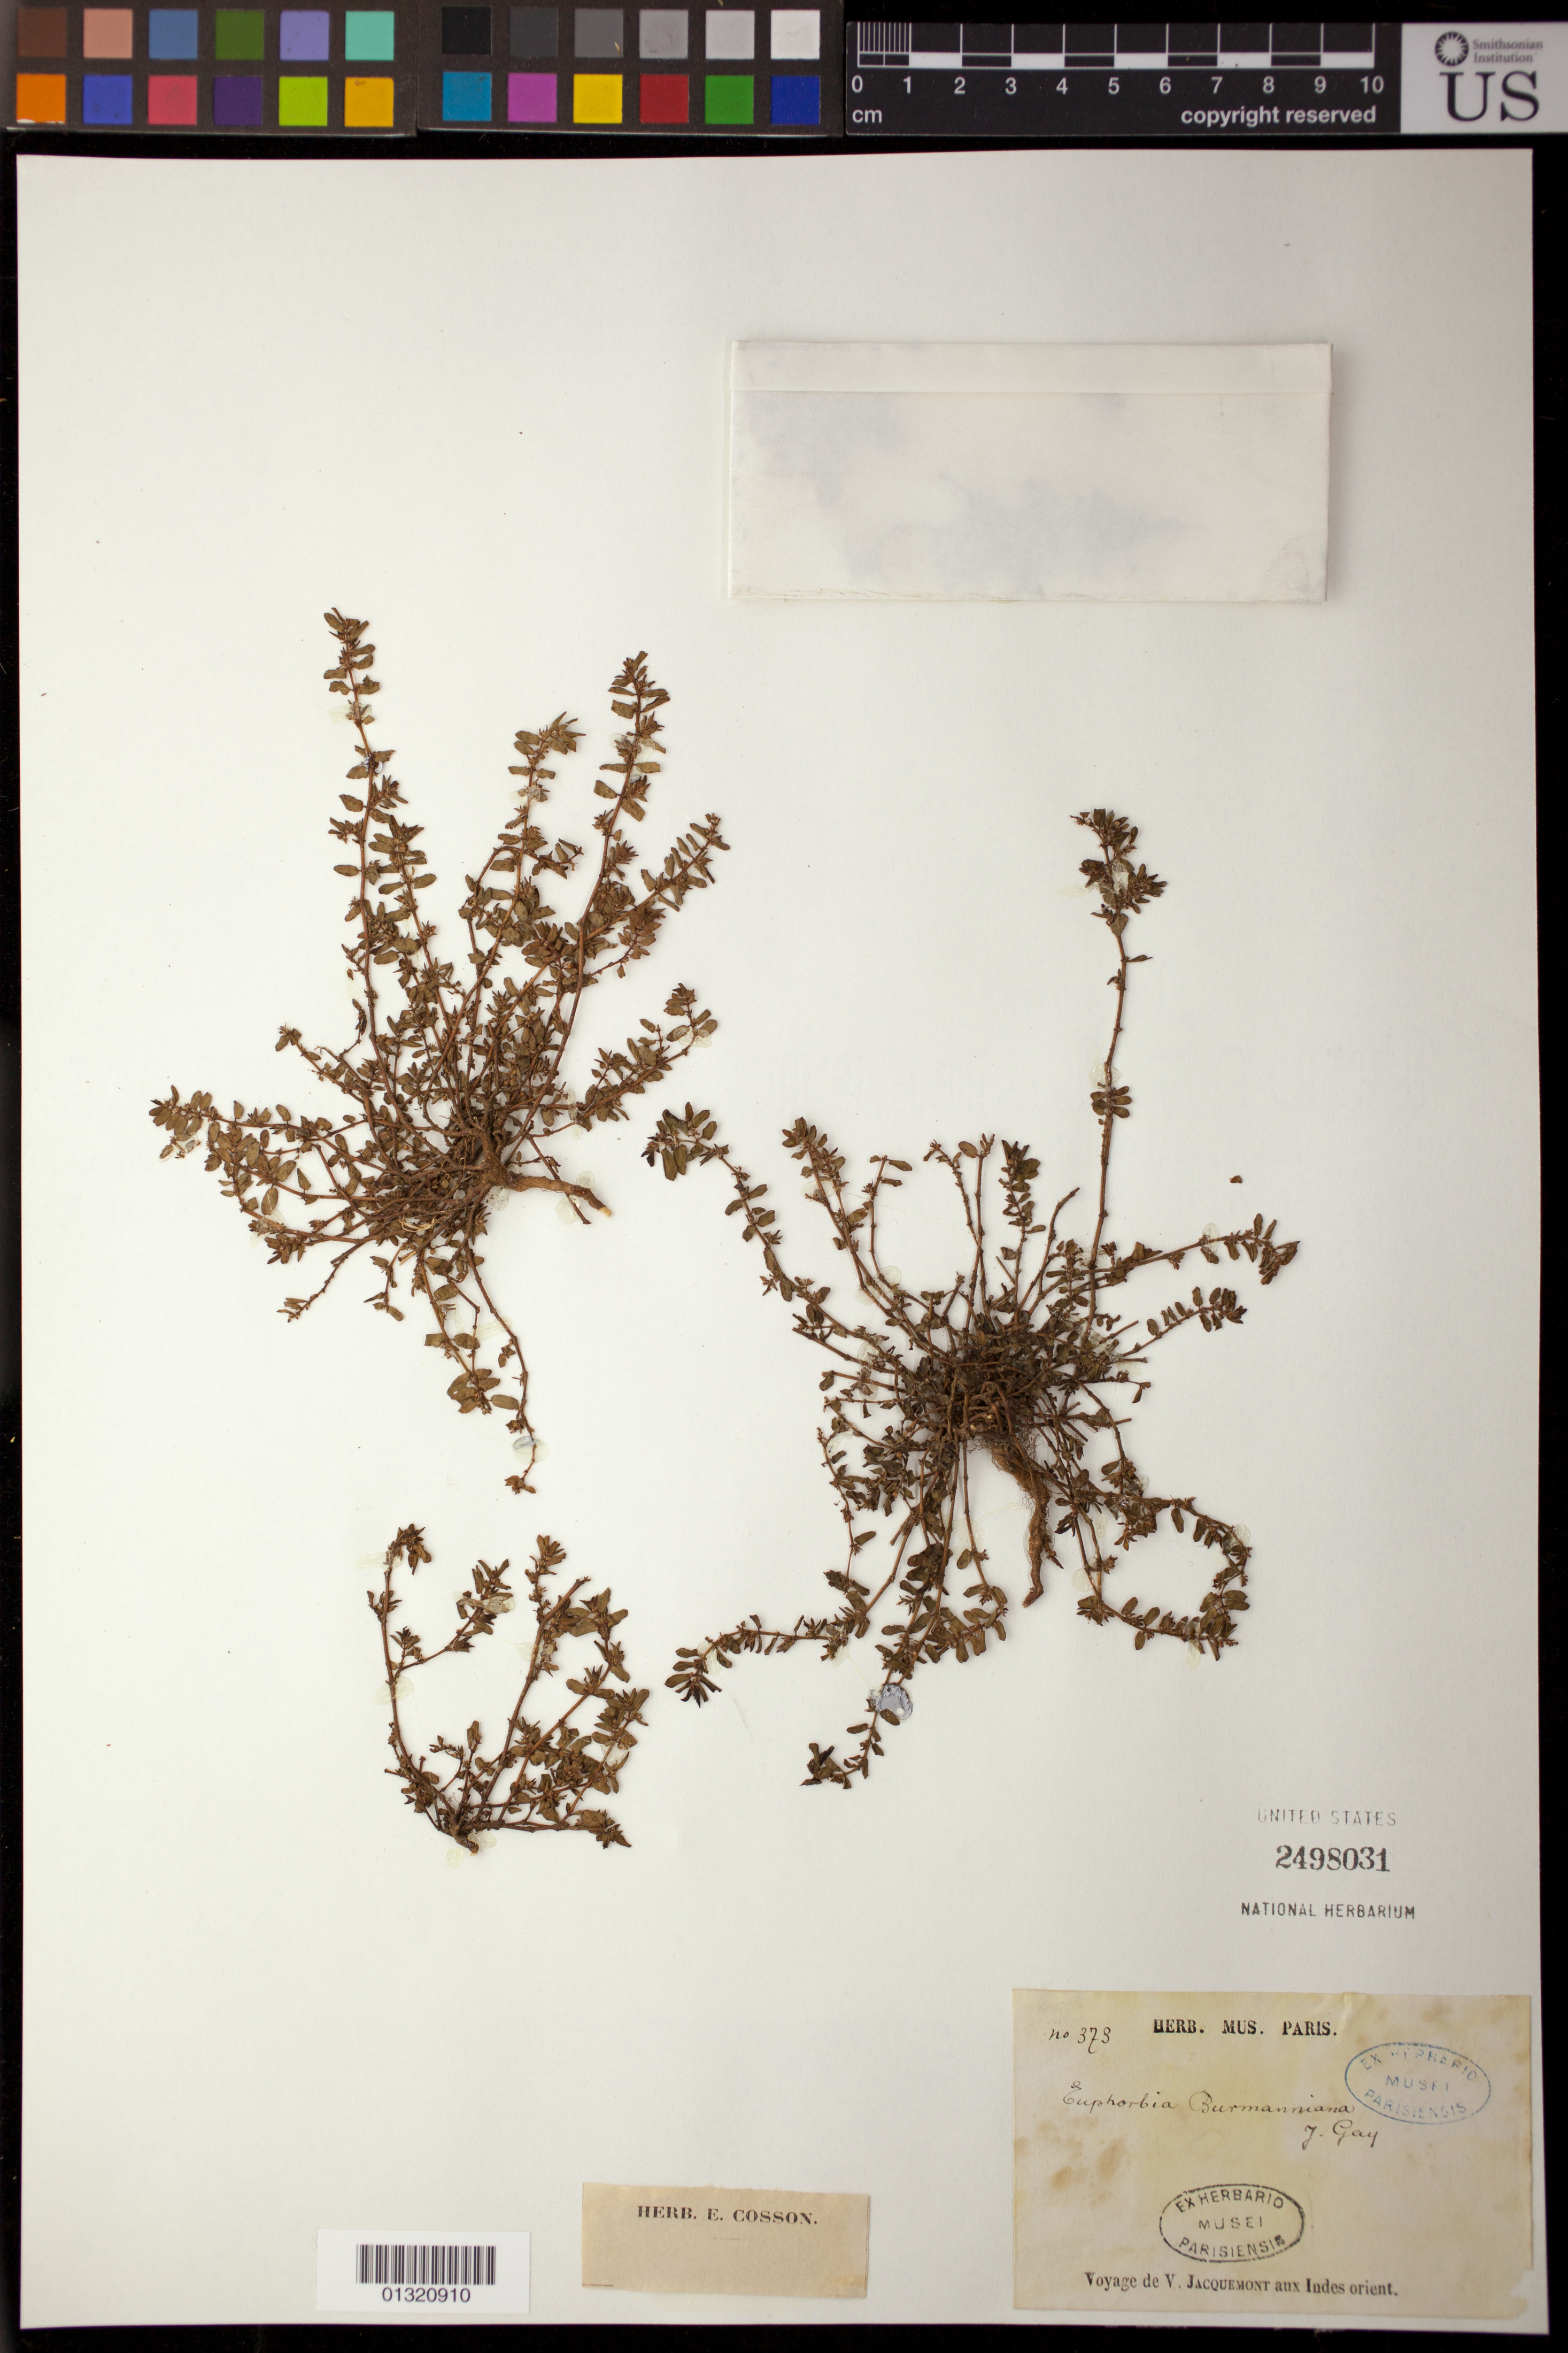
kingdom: Plantae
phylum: Tracheophyta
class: Magnoliopsida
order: Malpighiales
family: Euphorbiaceae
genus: Euphorbia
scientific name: Euphorbia forskaolii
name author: J. Gay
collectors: V. Jacquemont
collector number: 373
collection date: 1828/1832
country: India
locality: Indes Orient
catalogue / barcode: US 2498031